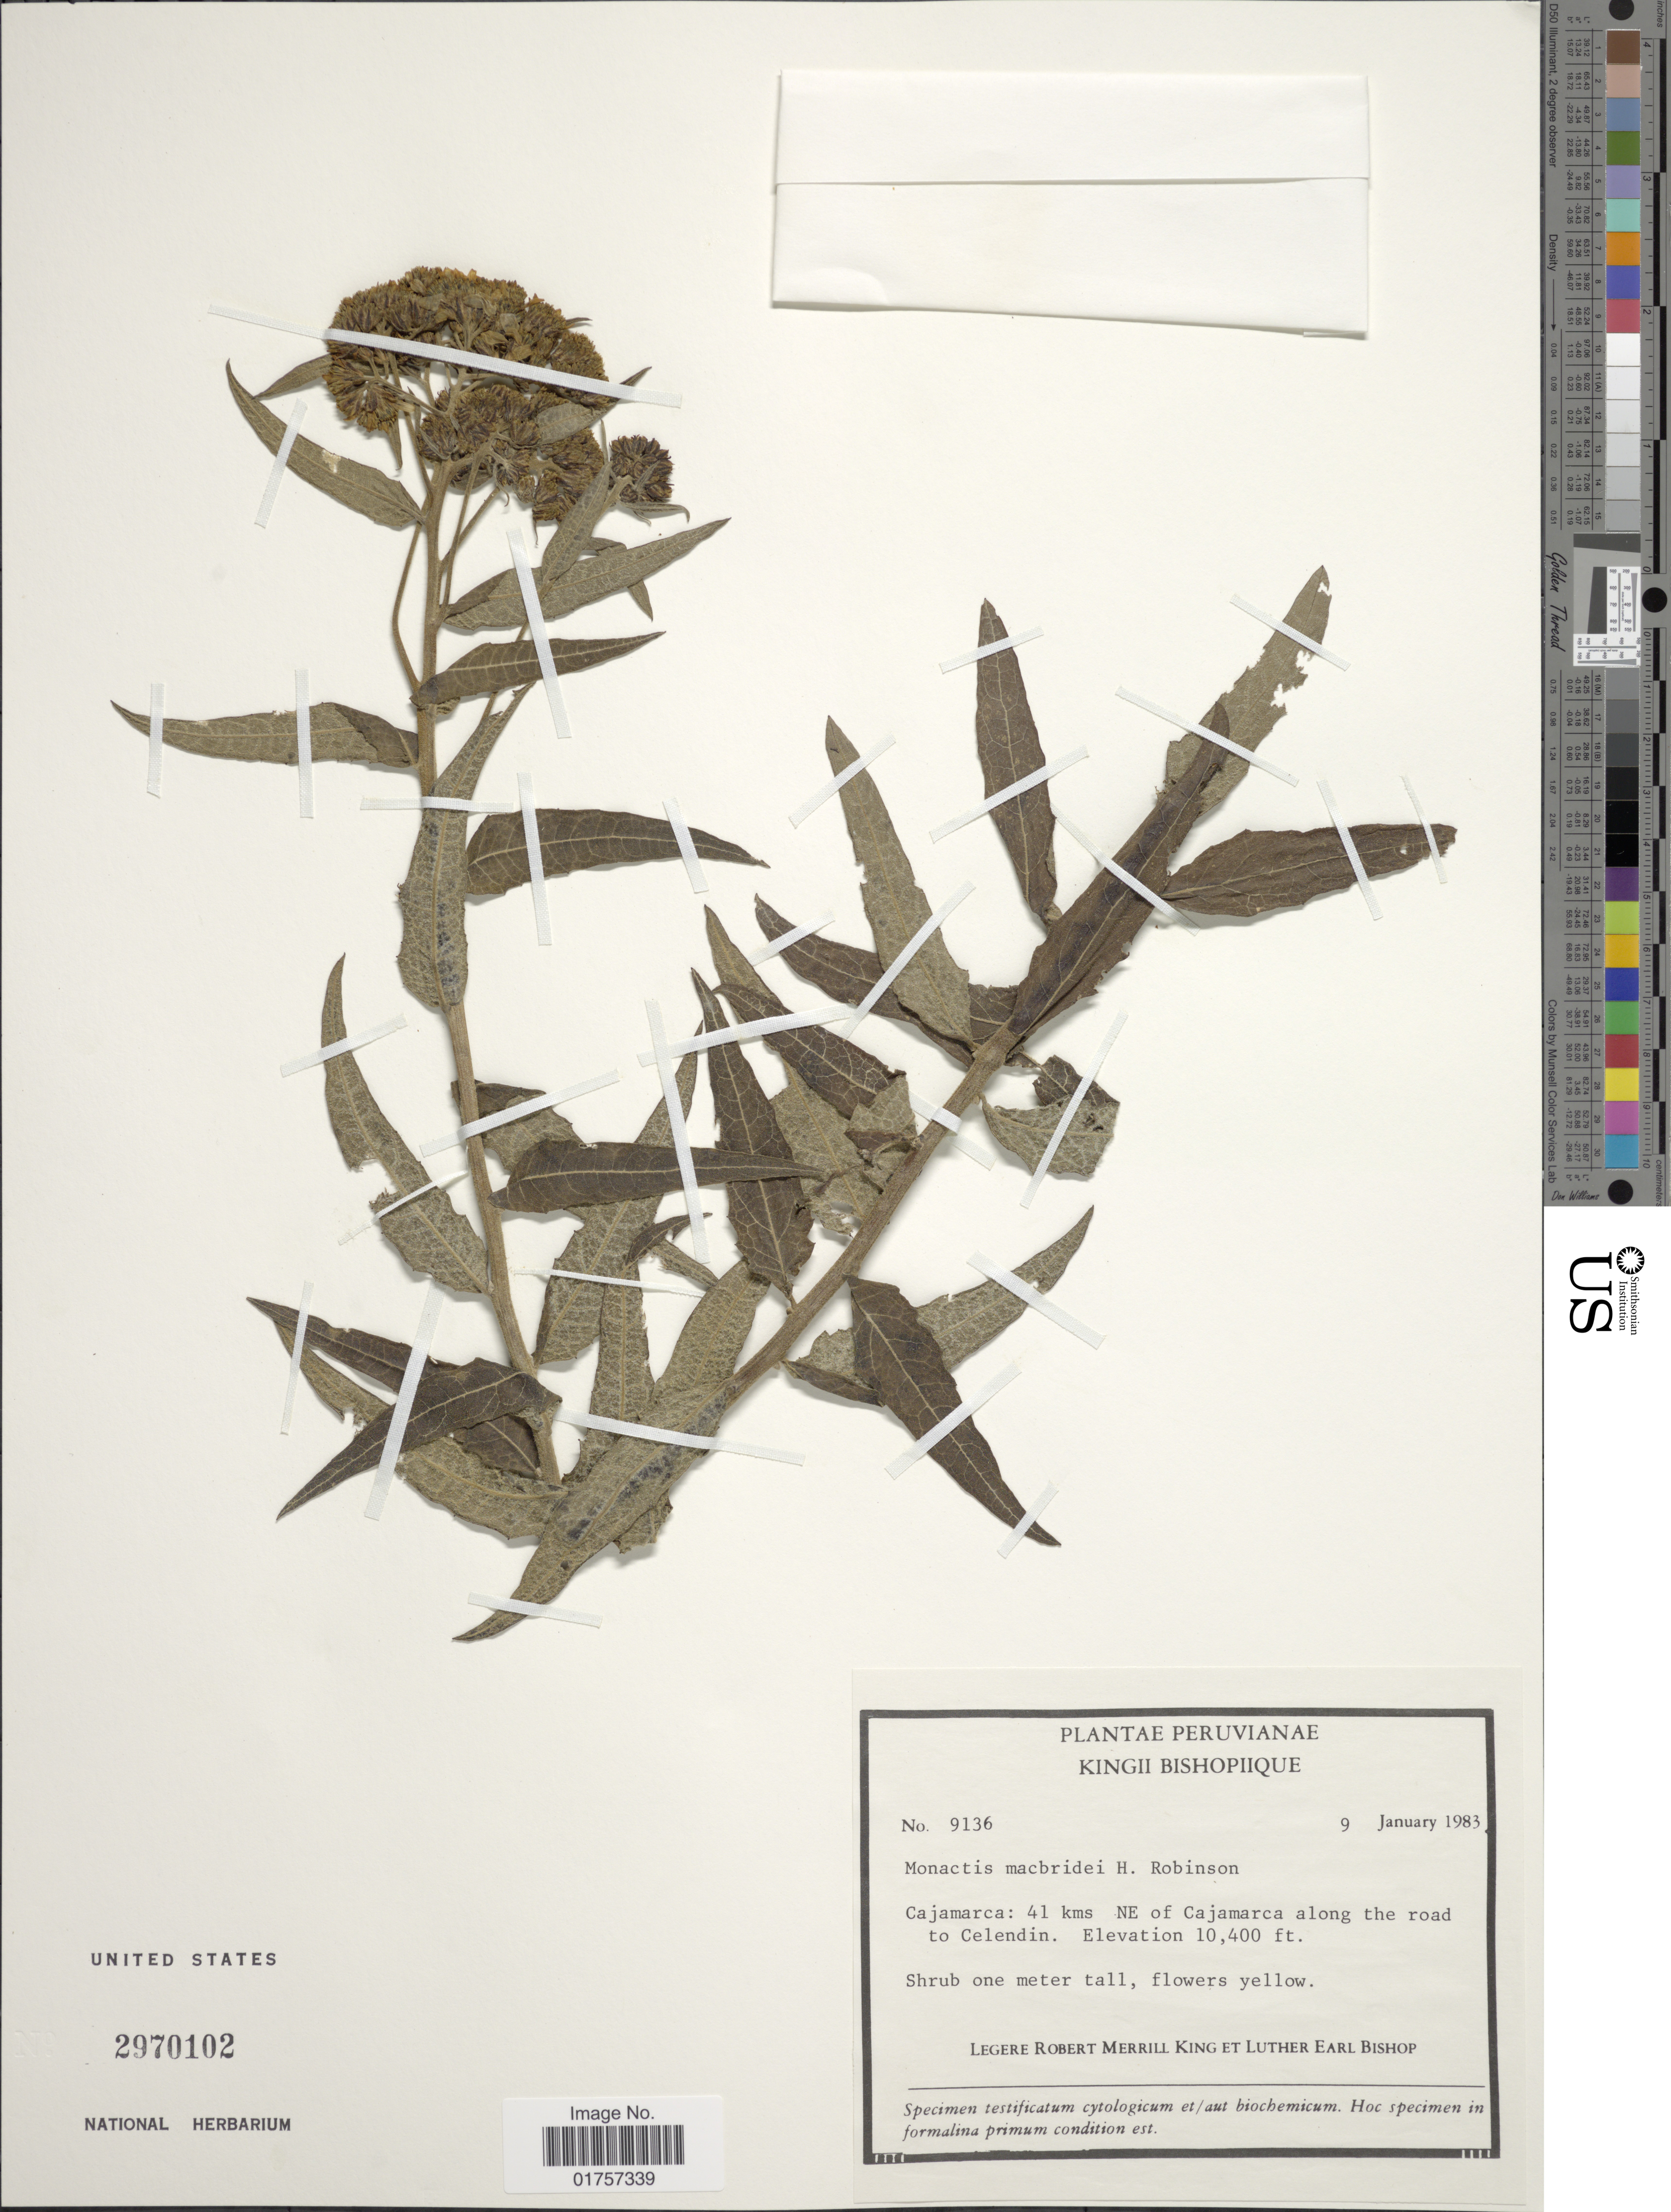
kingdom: Plantae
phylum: Tracheophyta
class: Magnoliopsida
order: Asterales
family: Asteraceae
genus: Monactis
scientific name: Monactis macbridei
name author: H. Rob.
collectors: R. M. King & L. E. Bishop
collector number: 9136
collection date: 1983-01-09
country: Peru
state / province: Cajamarca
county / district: Celendín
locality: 41 kms NE of Cajamarca along the road to Celendin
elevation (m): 3170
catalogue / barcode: US 2970102